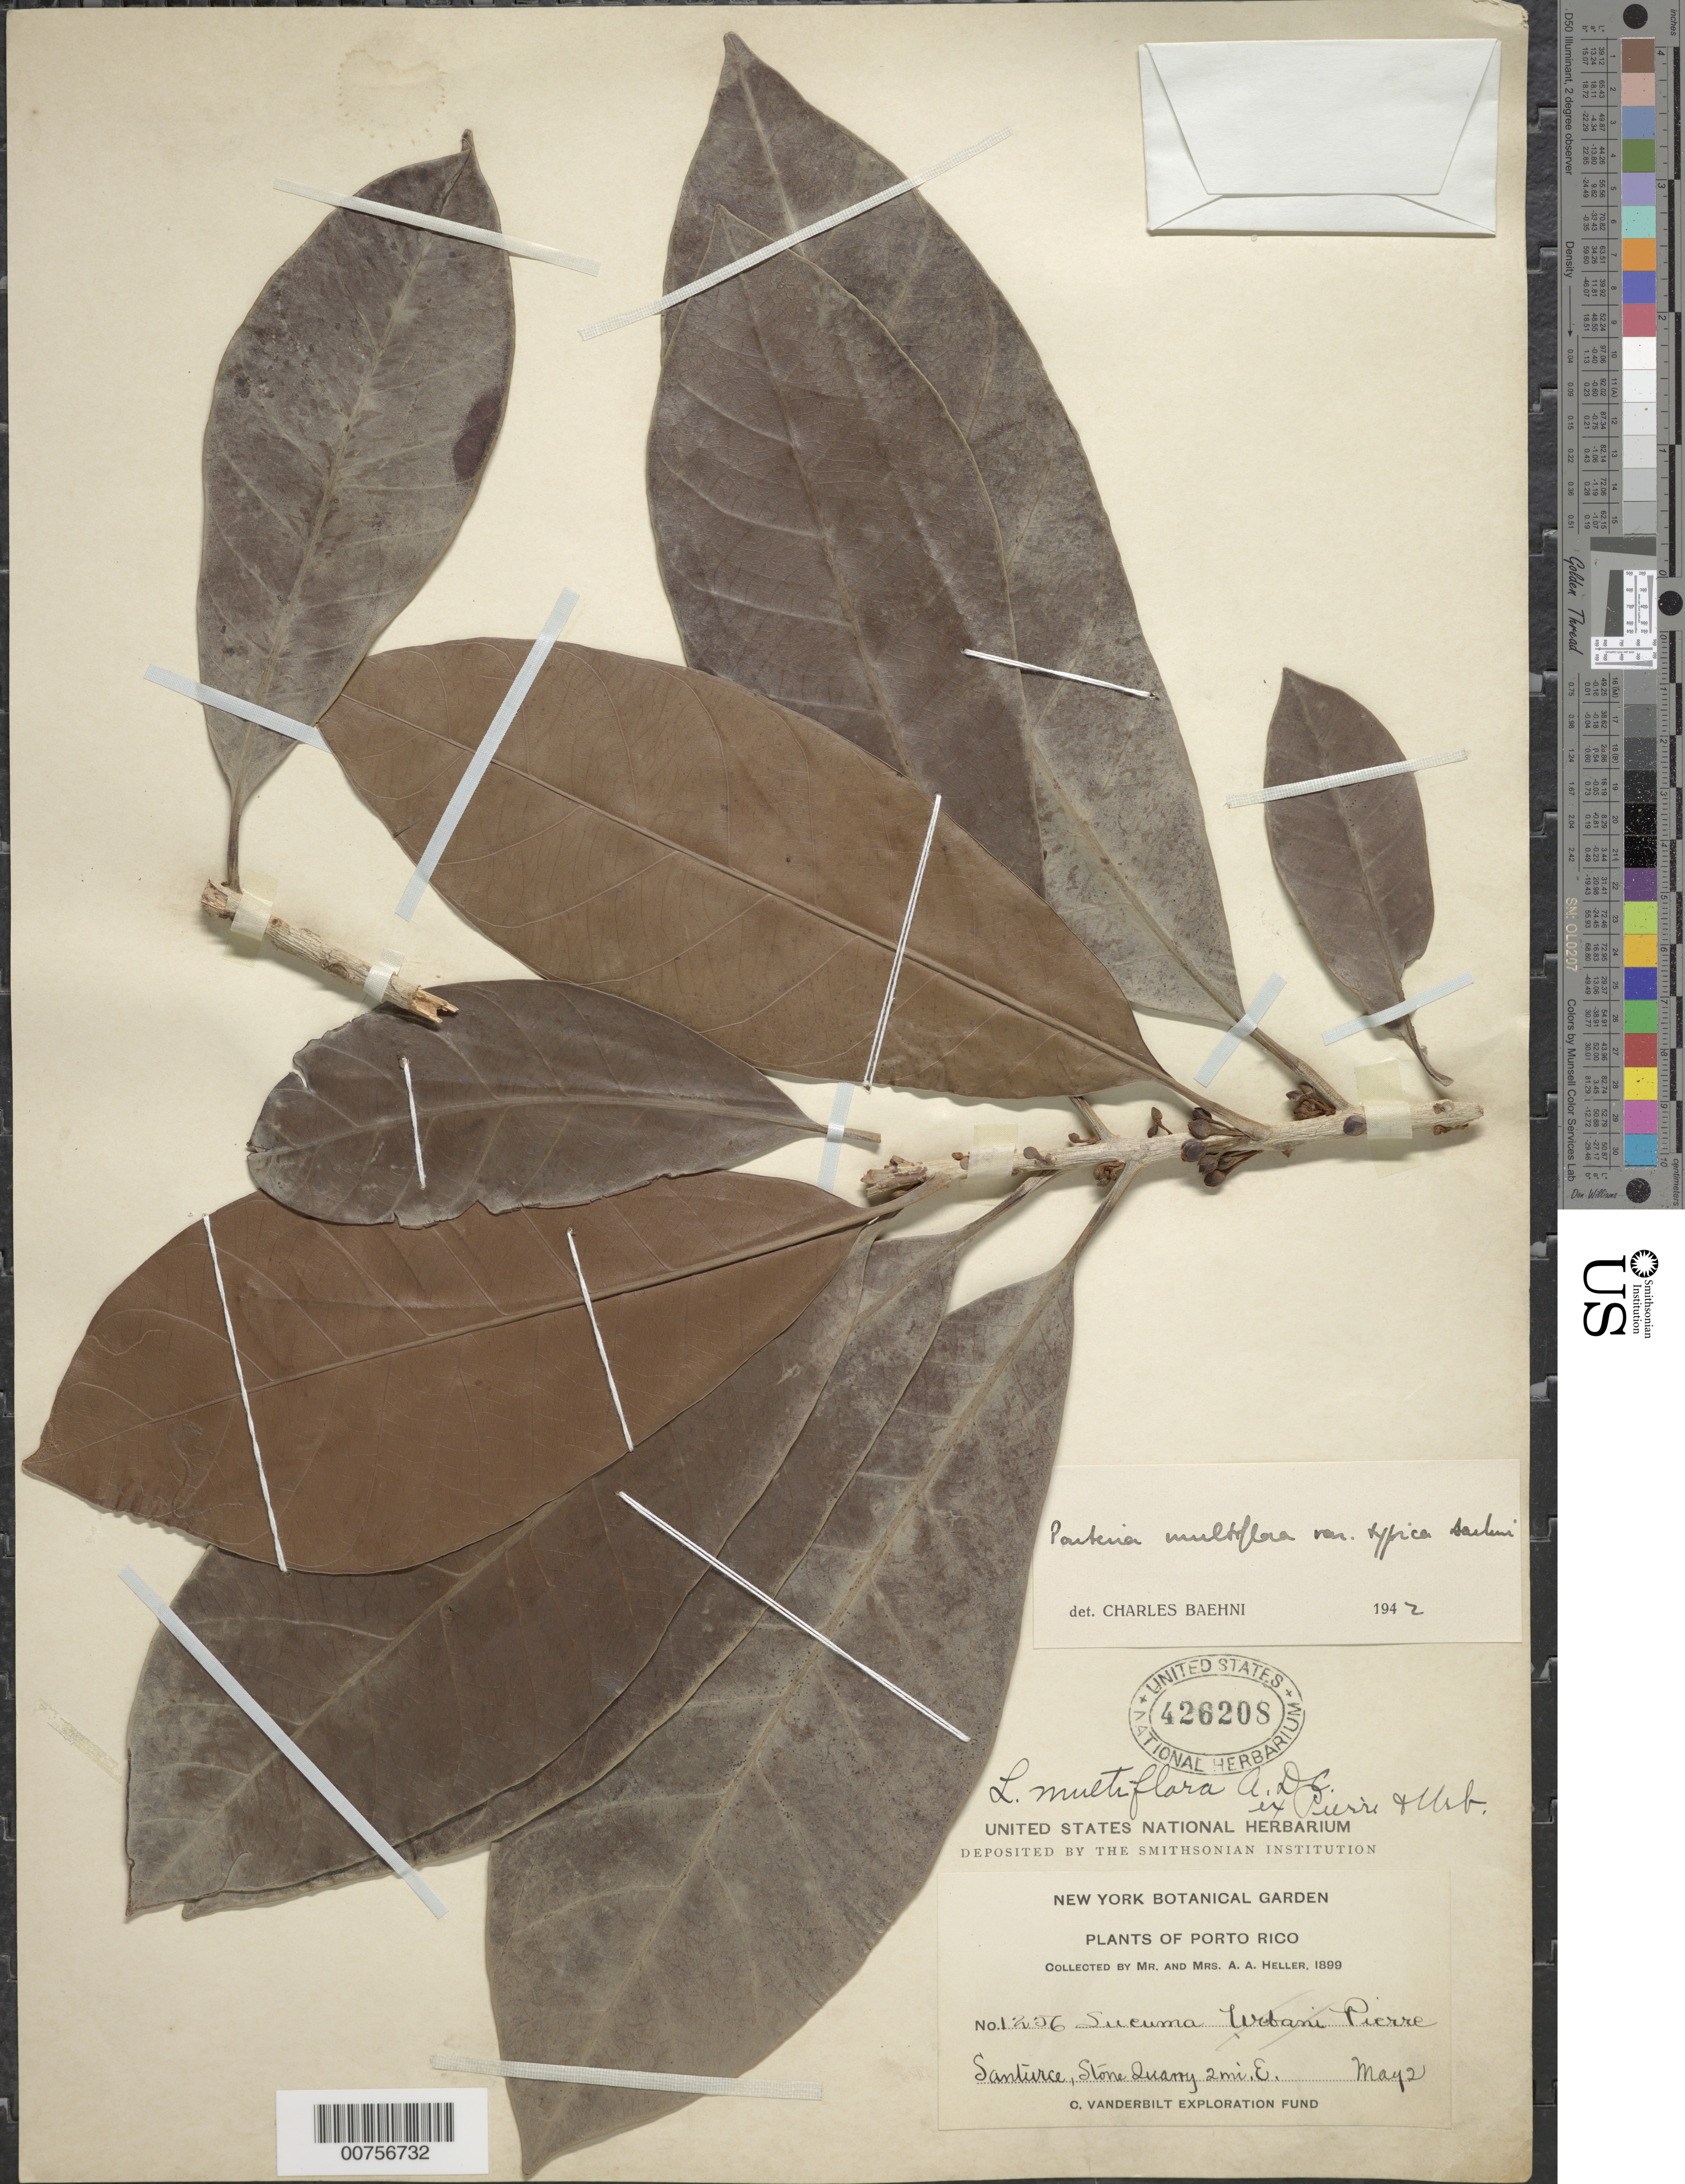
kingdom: Plantae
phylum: Tracheophyta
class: Magnoliopsida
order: Ericales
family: Sapotaceae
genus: Pouteria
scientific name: Pouteria multiflora var. typica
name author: Baehni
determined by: Baehni, C.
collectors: A. A. Heller & E. G. Heller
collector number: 1256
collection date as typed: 02 May 1899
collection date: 1899-05-02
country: Puerto Rico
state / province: San Juan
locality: Santurce, stone quarry 2 mi E.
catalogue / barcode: US 426208